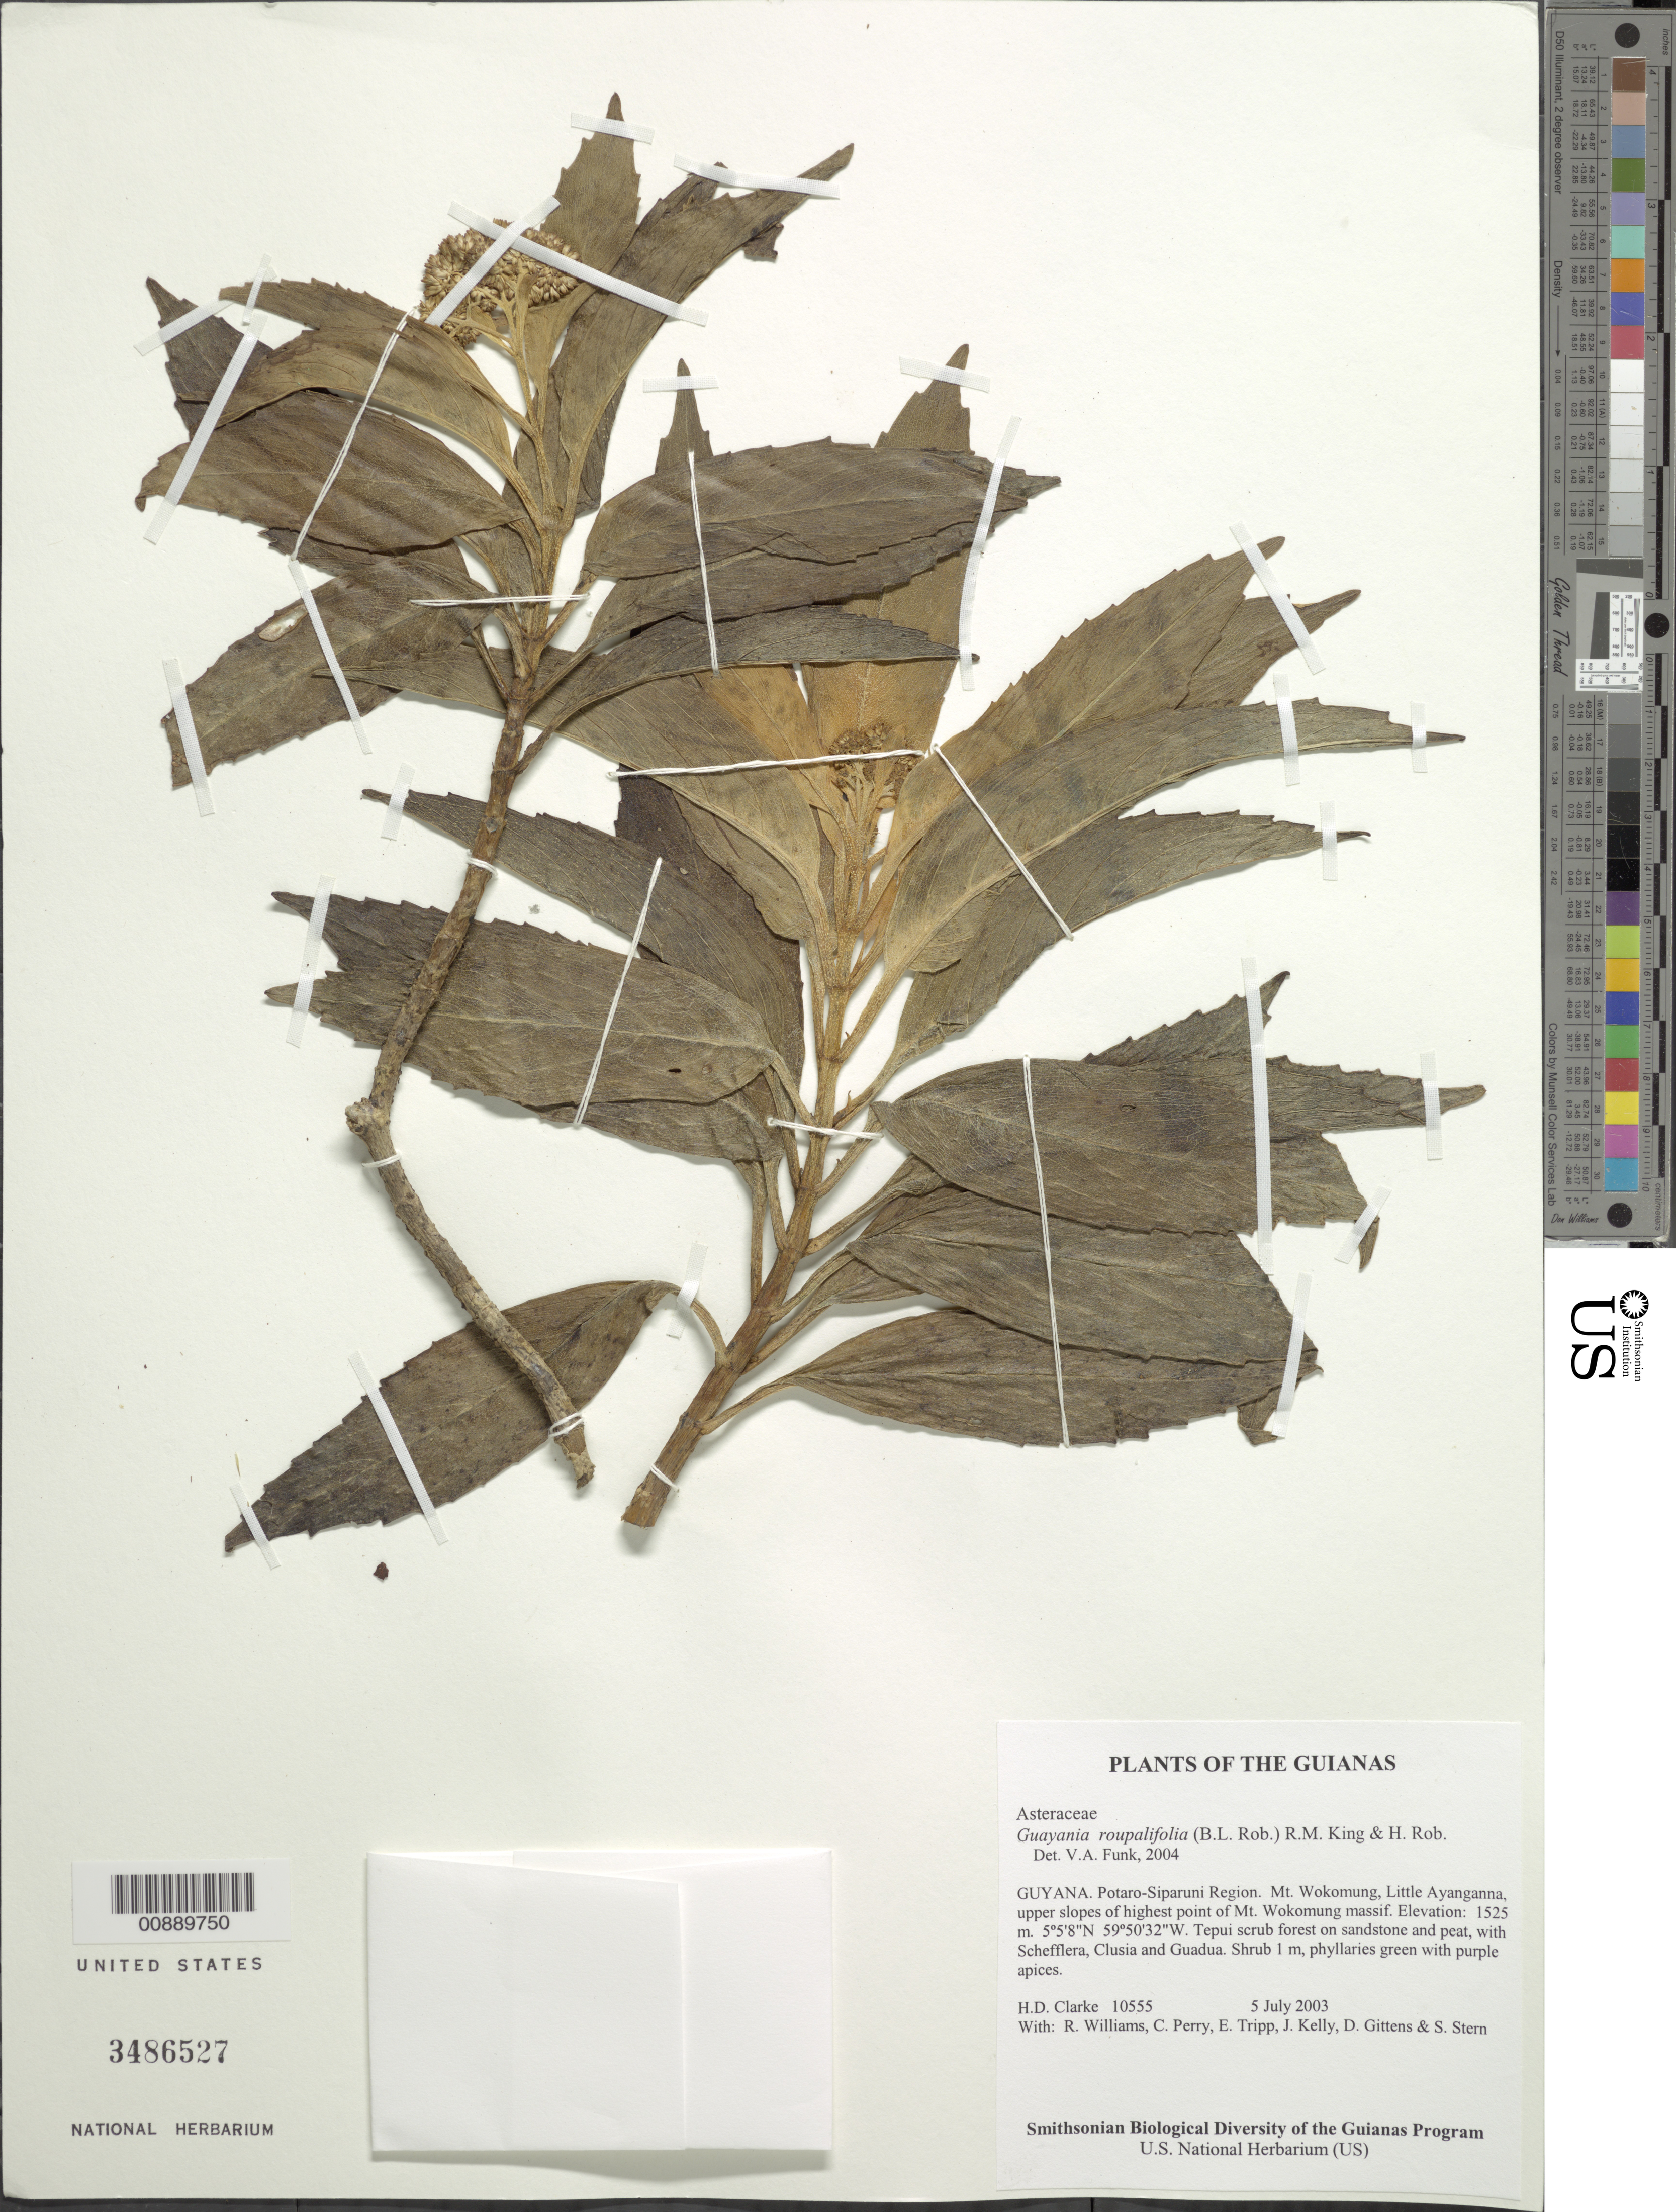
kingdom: Plantae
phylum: Tracheophyta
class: Magnoliopsida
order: Asterales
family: Asteraceae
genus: Guayania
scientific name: Guayania roupalifolia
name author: (B.L. Rob.) R.M. King & H. Rob.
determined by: Funk, Vicki A., (BOT), Smithsonian Institution - National Museum of Natural History (UNITED STATES)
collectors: H. D. Clarke, R. Williams, C. Perry, E. Tripp, J. Kelly, D. Gittens & S. R. Stern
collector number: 10555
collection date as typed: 5 July 2003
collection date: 2003-07-05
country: Guyana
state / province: Potaro-Siparuni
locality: Mt. Wokomung, Little Ayanganna, upper slopes of highest point of Mt. Wokomung massif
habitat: Tepui scrub forest on sandstone and peat, with Schefflera, Clusia and Guadua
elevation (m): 1525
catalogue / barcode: US 3486527